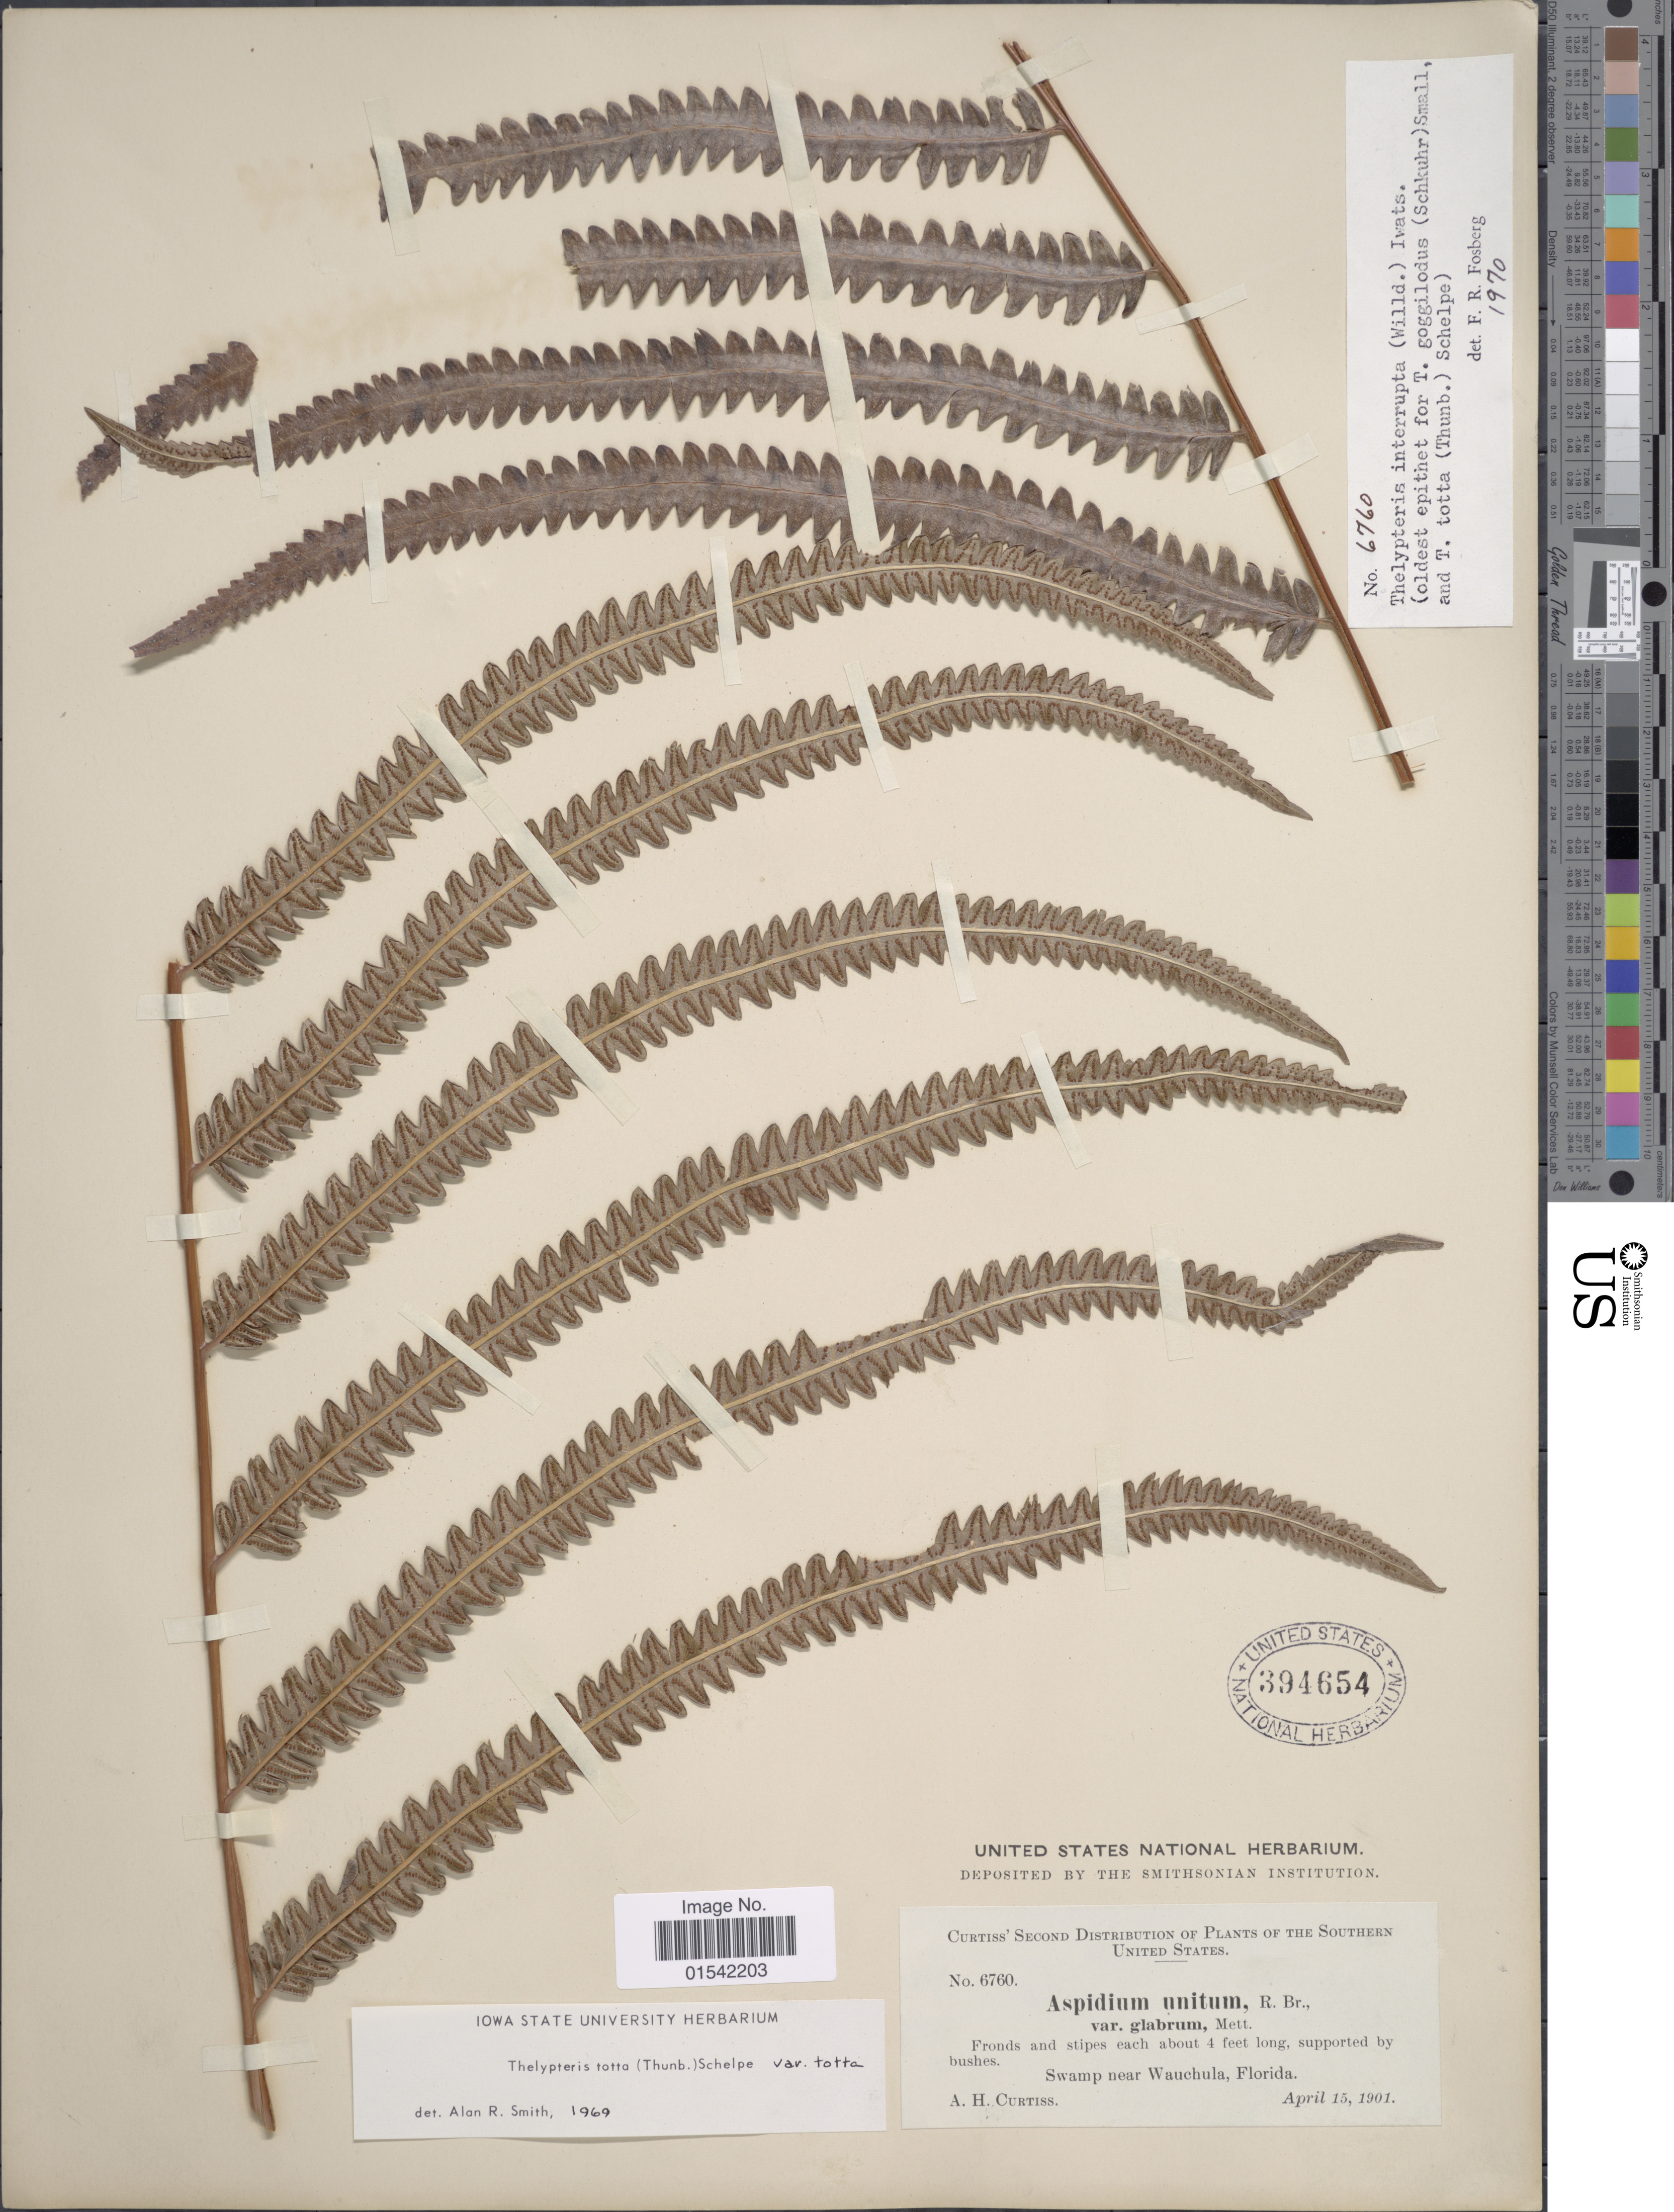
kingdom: Plantae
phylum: Tracheophyta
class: Polypodiopsida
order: Polypodiales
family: Thelypteridaceae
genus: Cyclosorus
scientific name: Cyclosorus interruptus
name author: (Willd.) H. Itô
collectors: A. H. Curtiss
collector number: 6760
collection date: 1901-04-15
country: United States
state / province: Florida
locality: Swamp near Wauchula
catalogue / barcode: US 394654